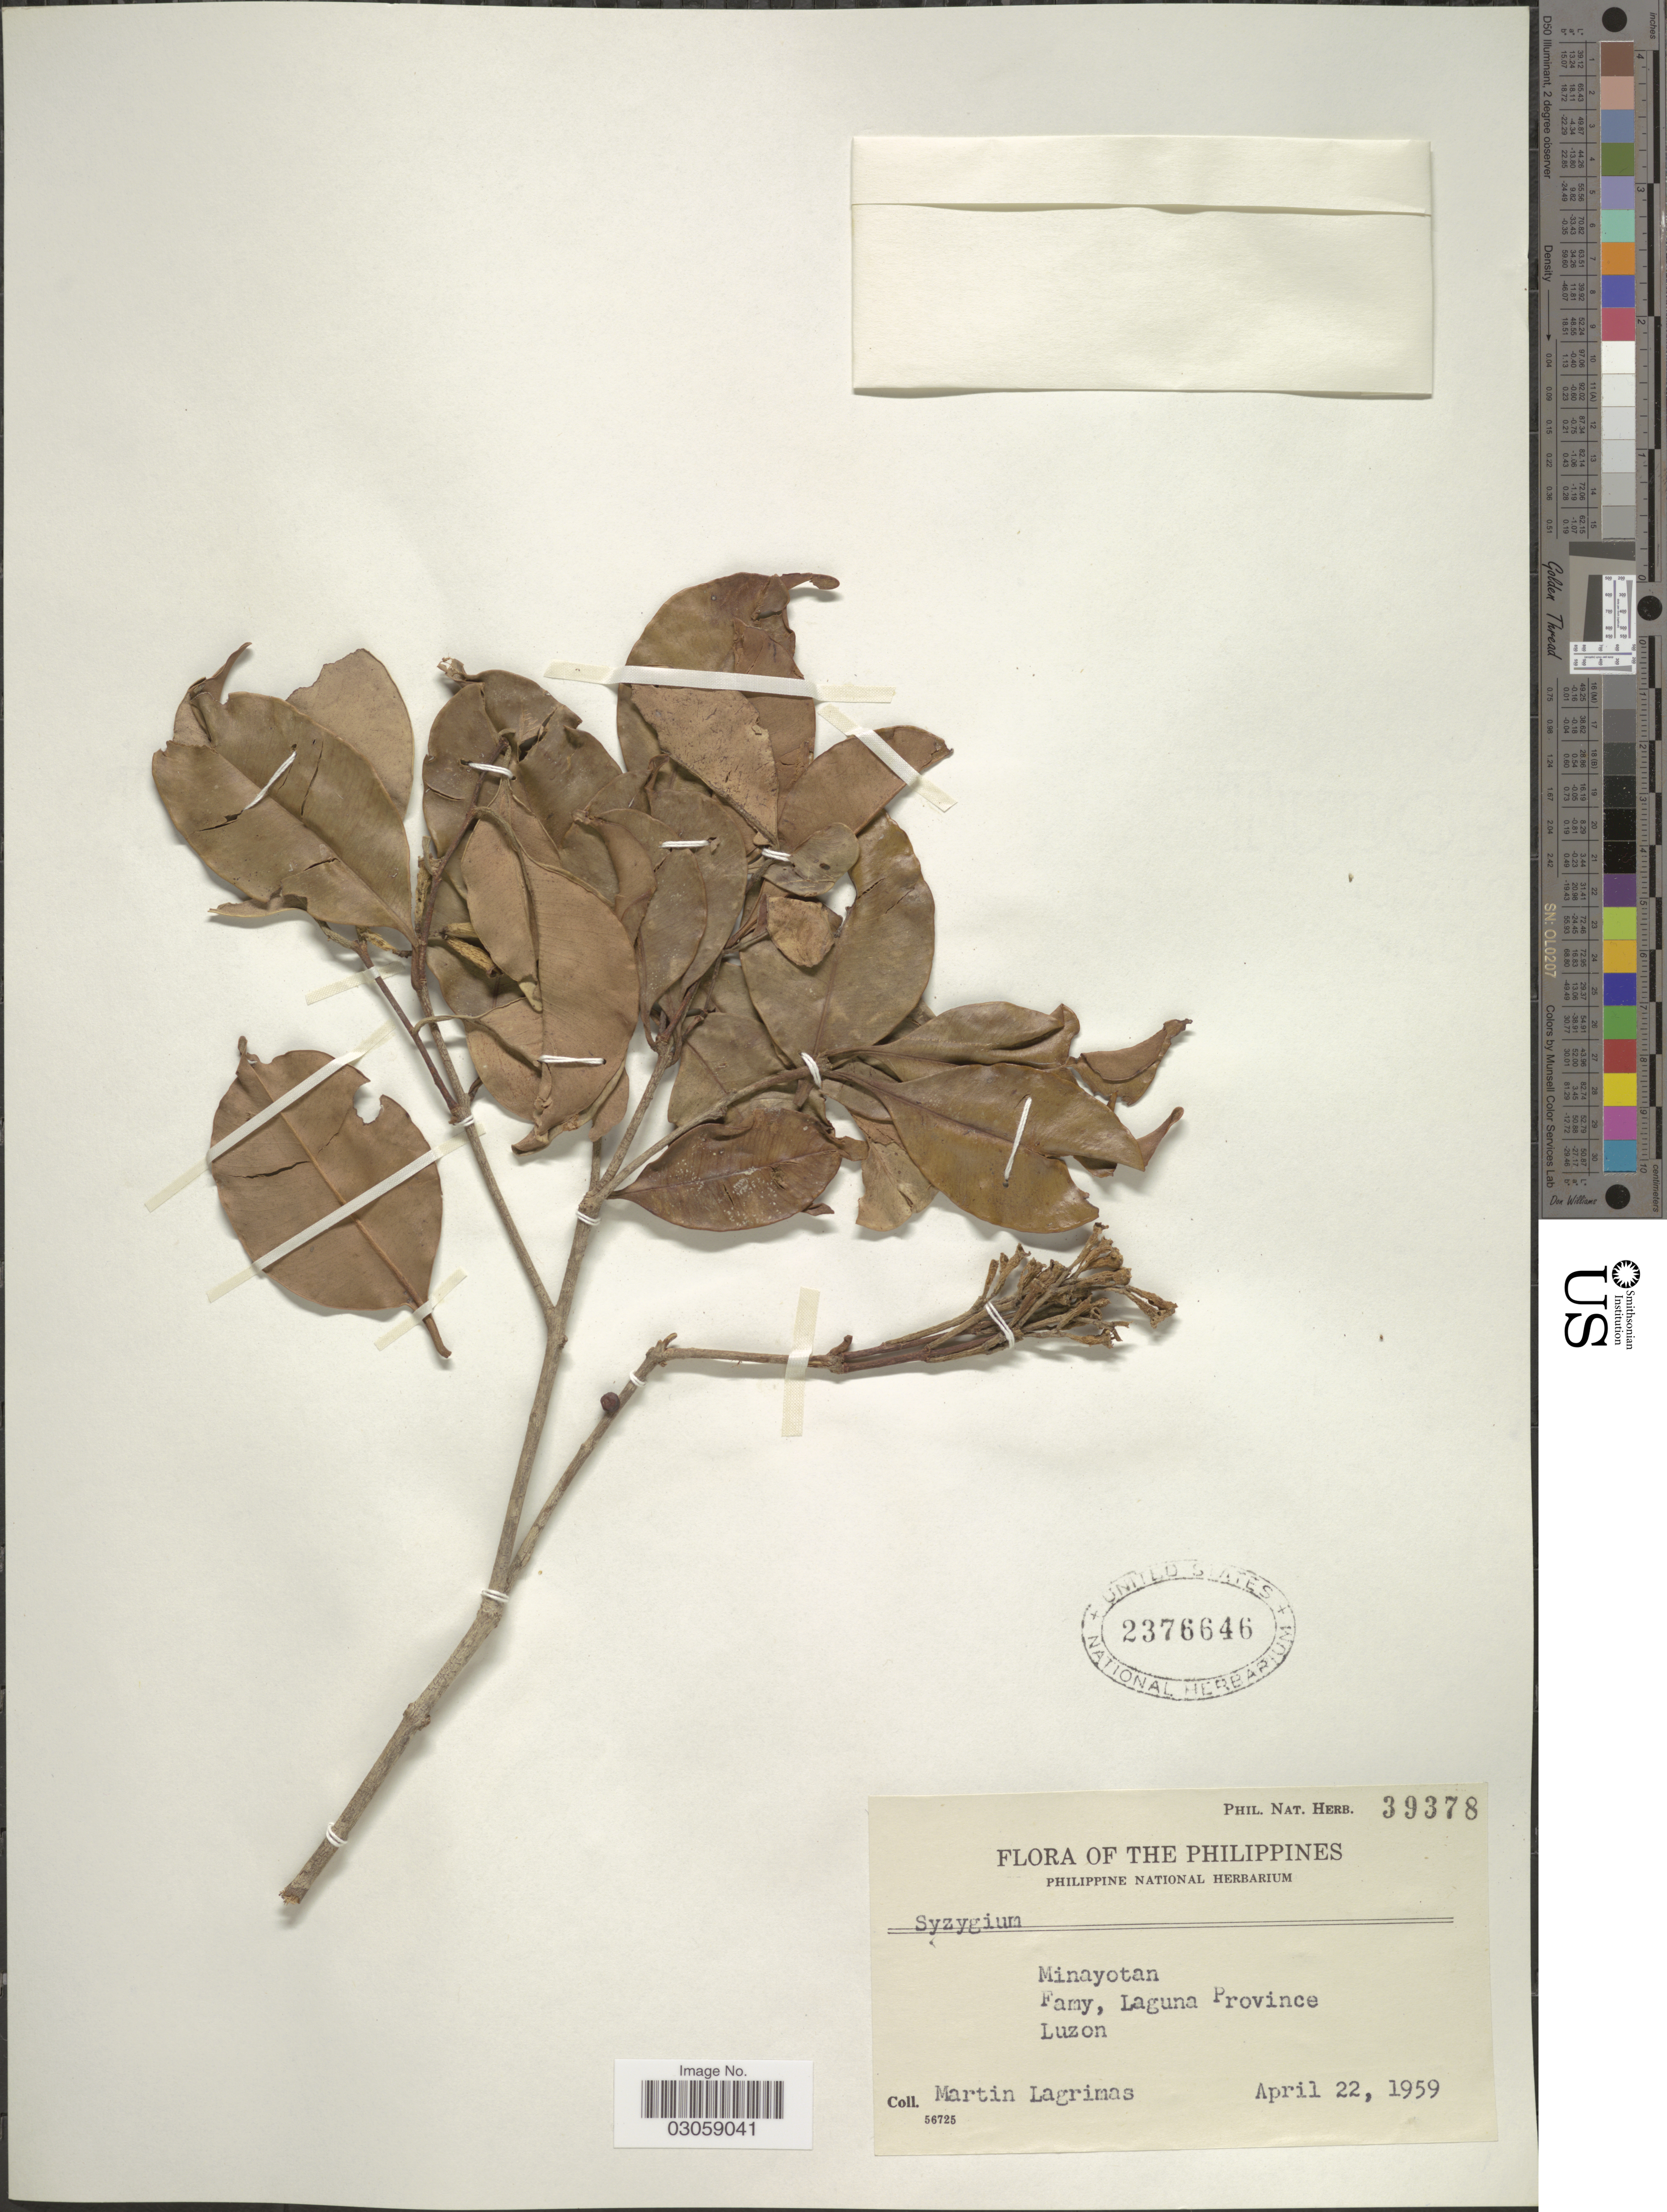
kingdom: Plantae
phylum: Tracheophyta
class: Magnoliopsida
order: Myrtales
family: Myrtaceae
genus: Syzygium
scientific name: Syzygium sp.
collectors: M. Lagrimas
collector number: Phil. Nat. Herb. 39378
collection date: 1959-04-22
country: Philippines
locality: Minayotan, Famy, Laguna Province, Luzon.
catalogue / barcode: US 2376646